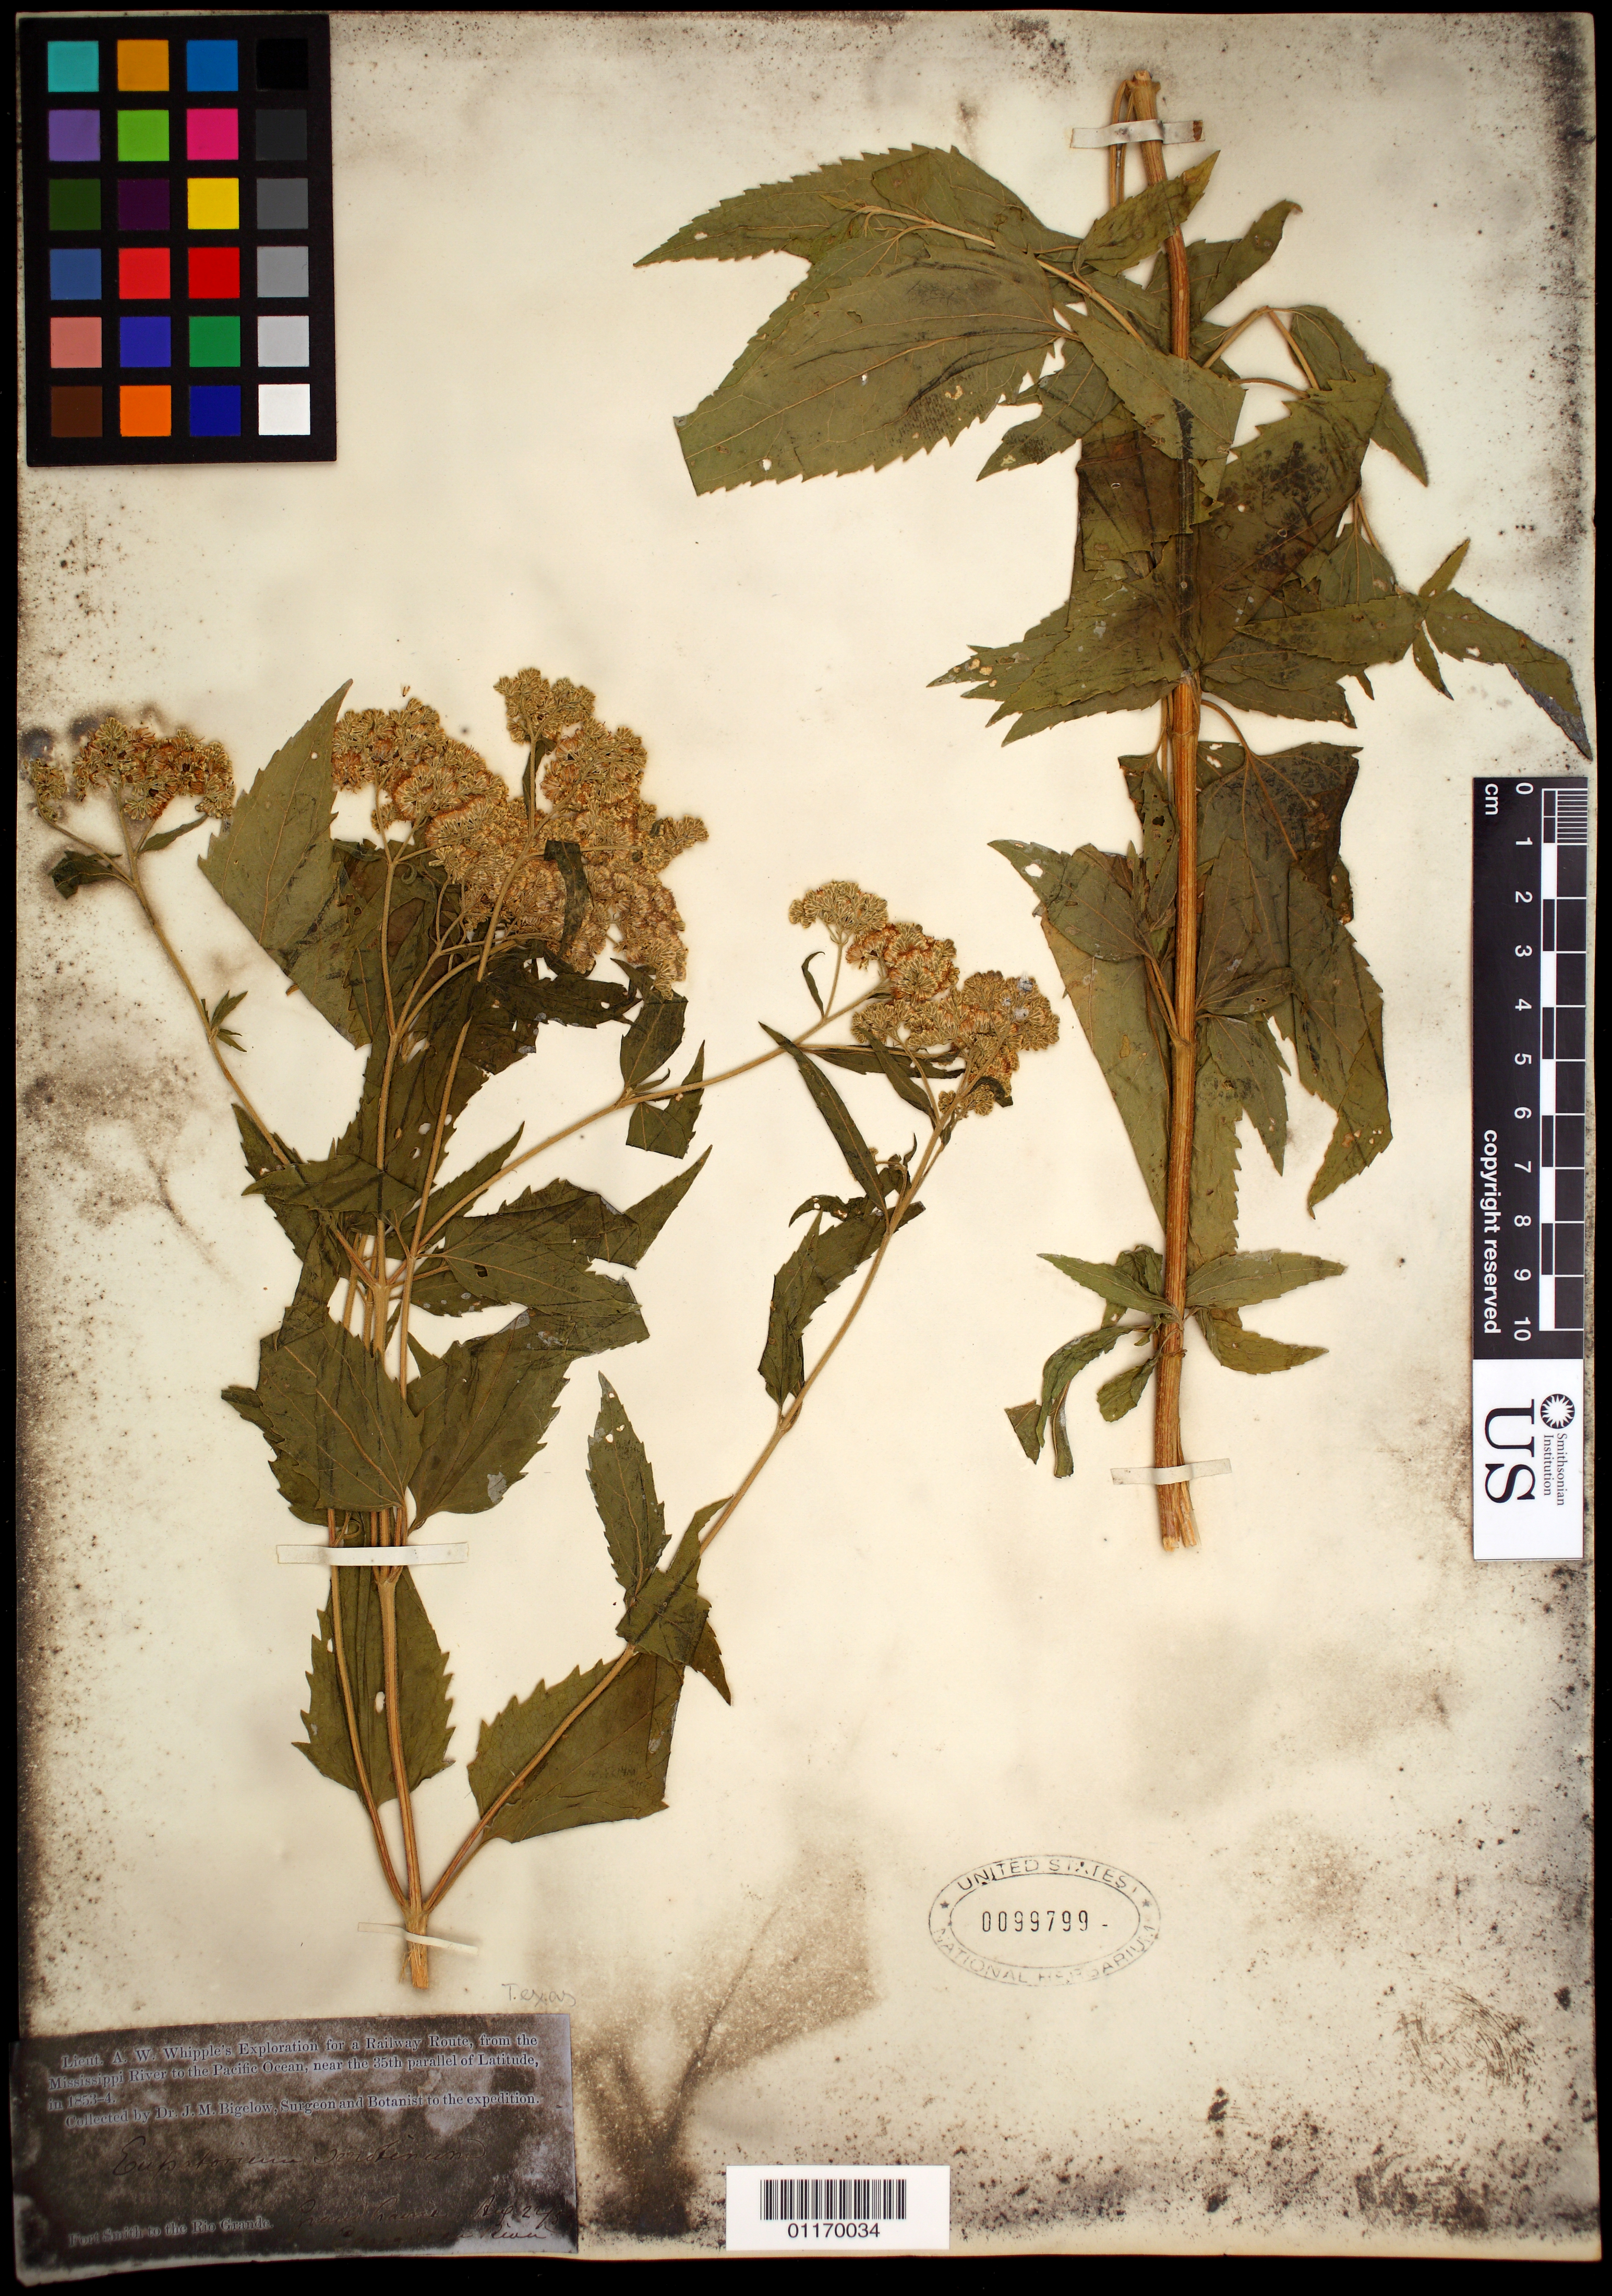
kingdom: Plantae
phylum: Tracheophyta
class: Magnoliopsida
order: Asterales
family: Asteraceae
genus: Eupatorium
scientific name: Eupatorium serotinum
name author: Michx.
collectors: J. M. Bigelow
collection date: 1853-08-22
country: United States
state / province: Oklahoma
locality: Grand Prairie, Canadian River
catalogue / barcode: US 99799